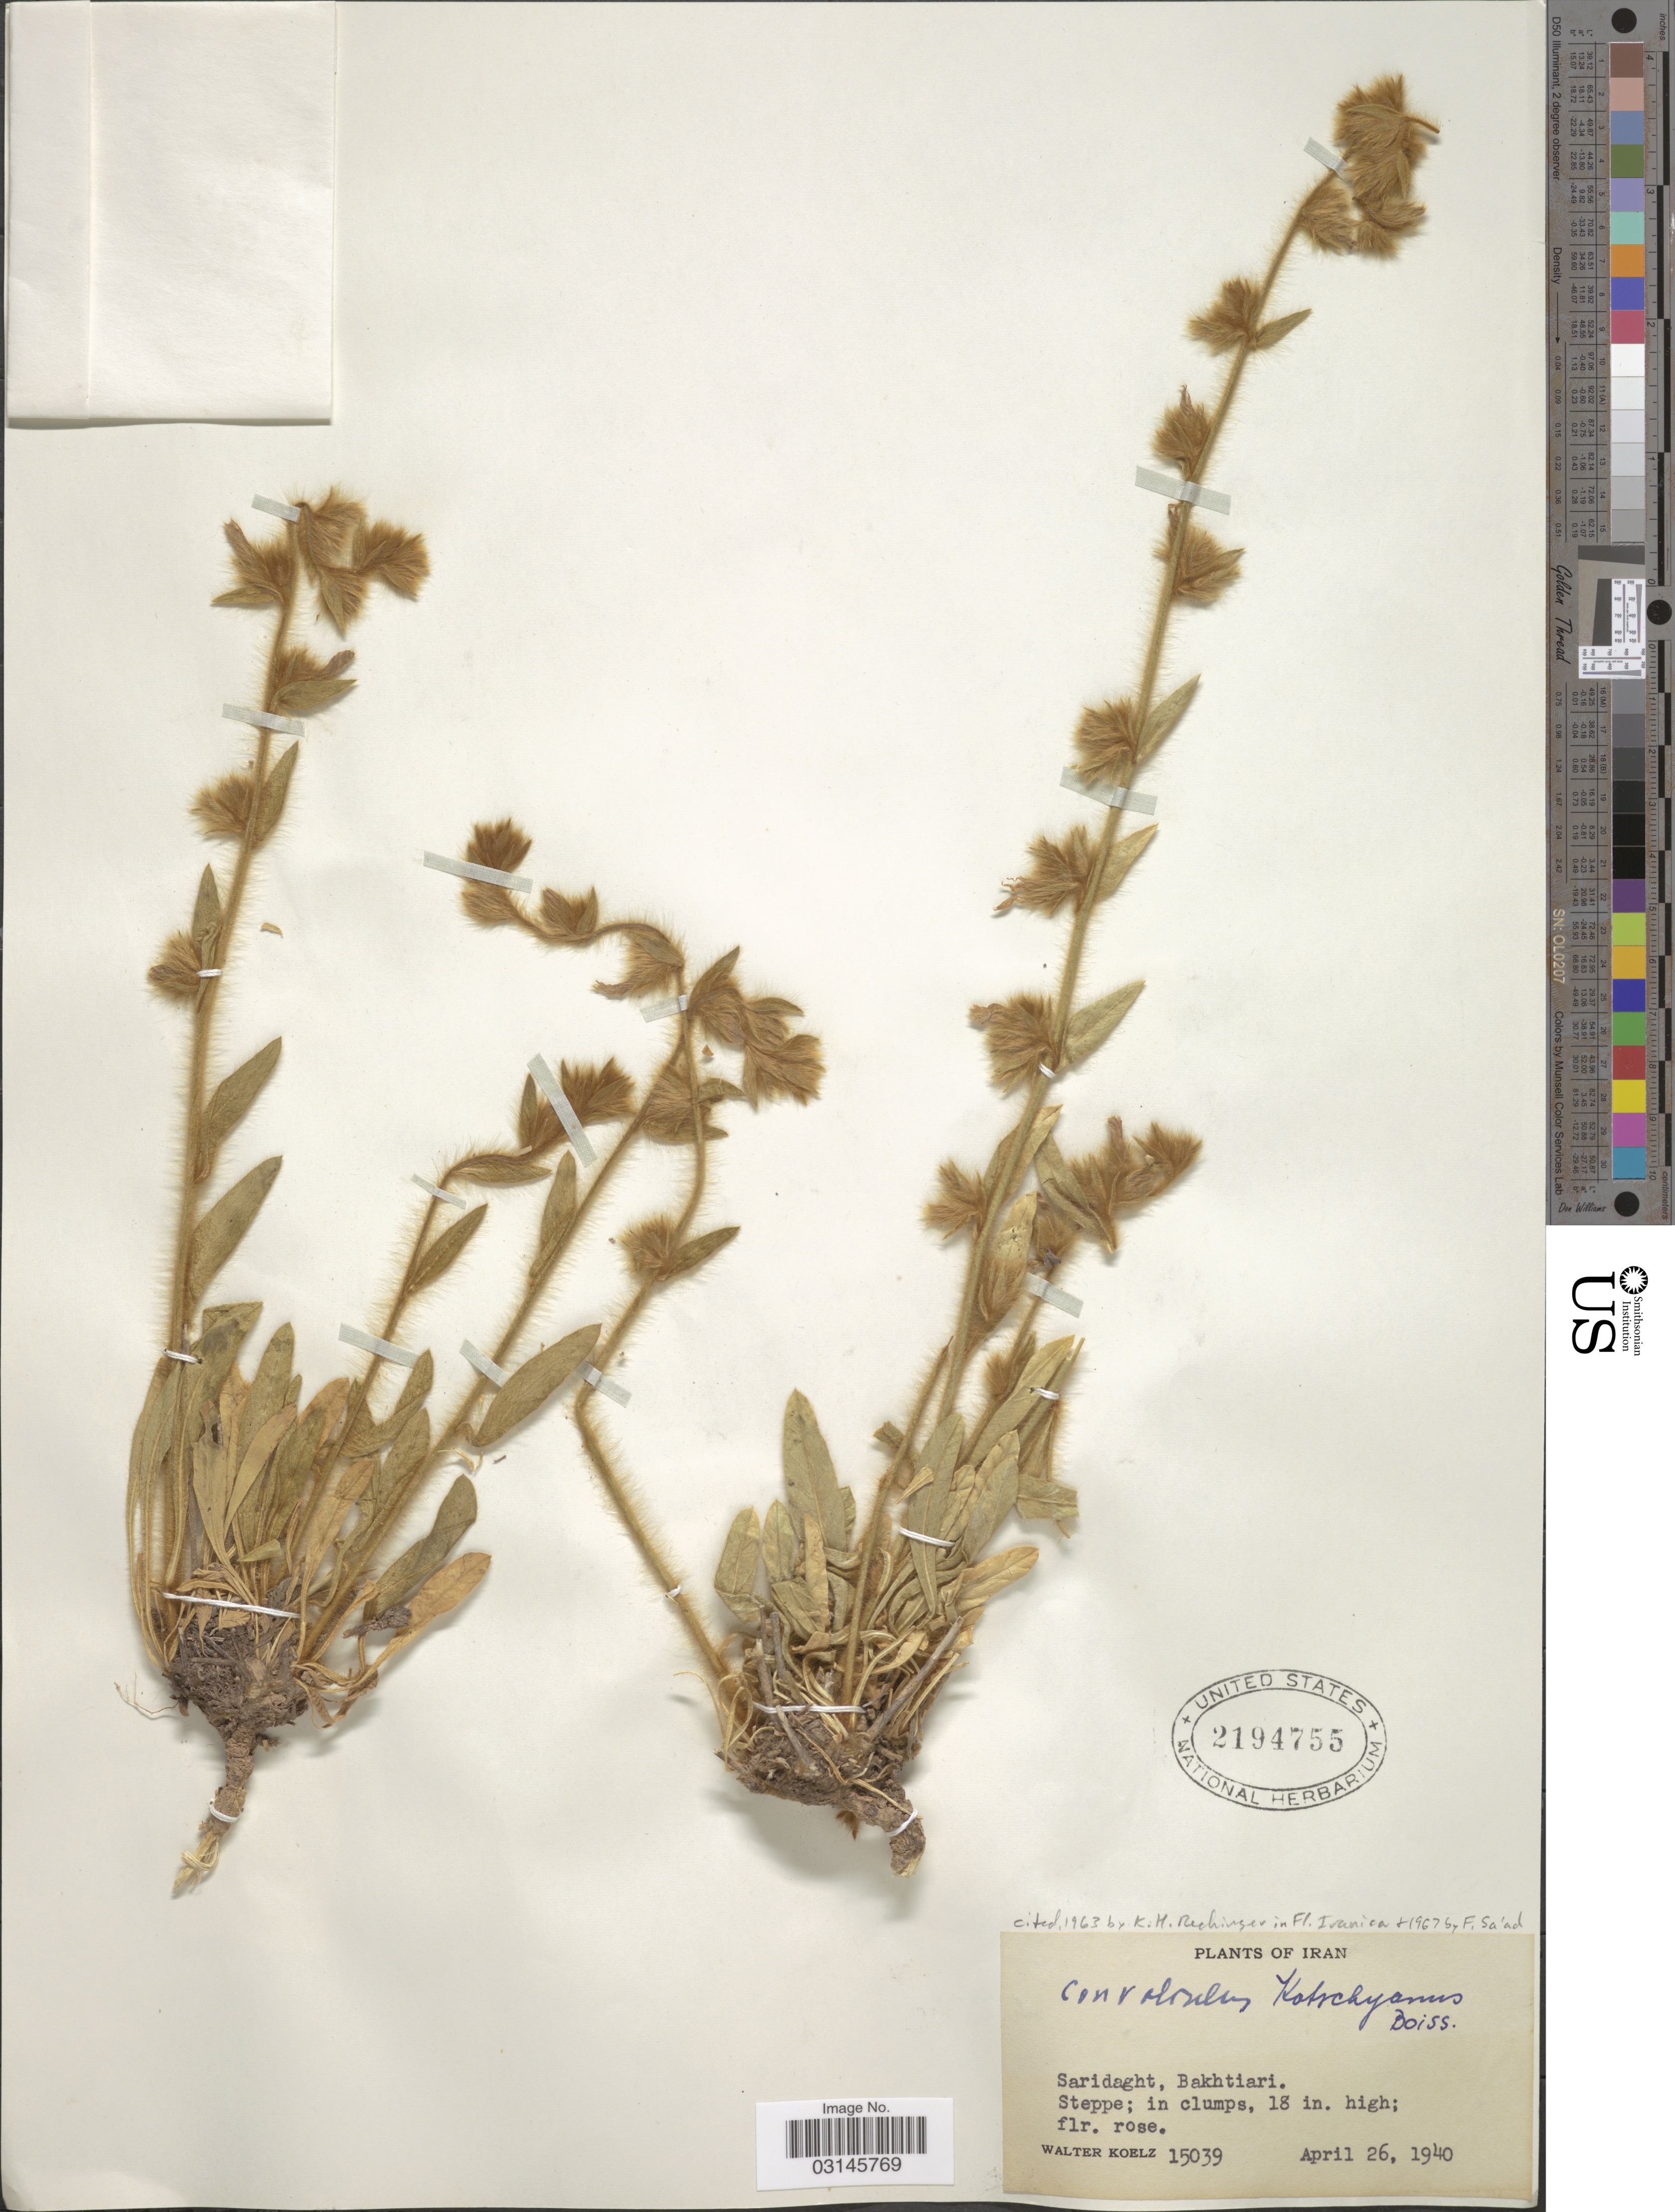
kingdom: Plantae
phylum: Tracheophyta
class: Magnoliopsida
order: Solanales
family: Convolvulaceae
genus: Convolvulus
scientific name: Convolvulus kotschyanus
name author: Boiss.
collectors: W. N. Koelz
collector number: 15039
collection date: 1940-04-26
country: Iran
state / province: Chahar Mahaal and Bakhtiari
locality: Saridaght, Bakhtiari.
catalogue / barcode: US 2194755